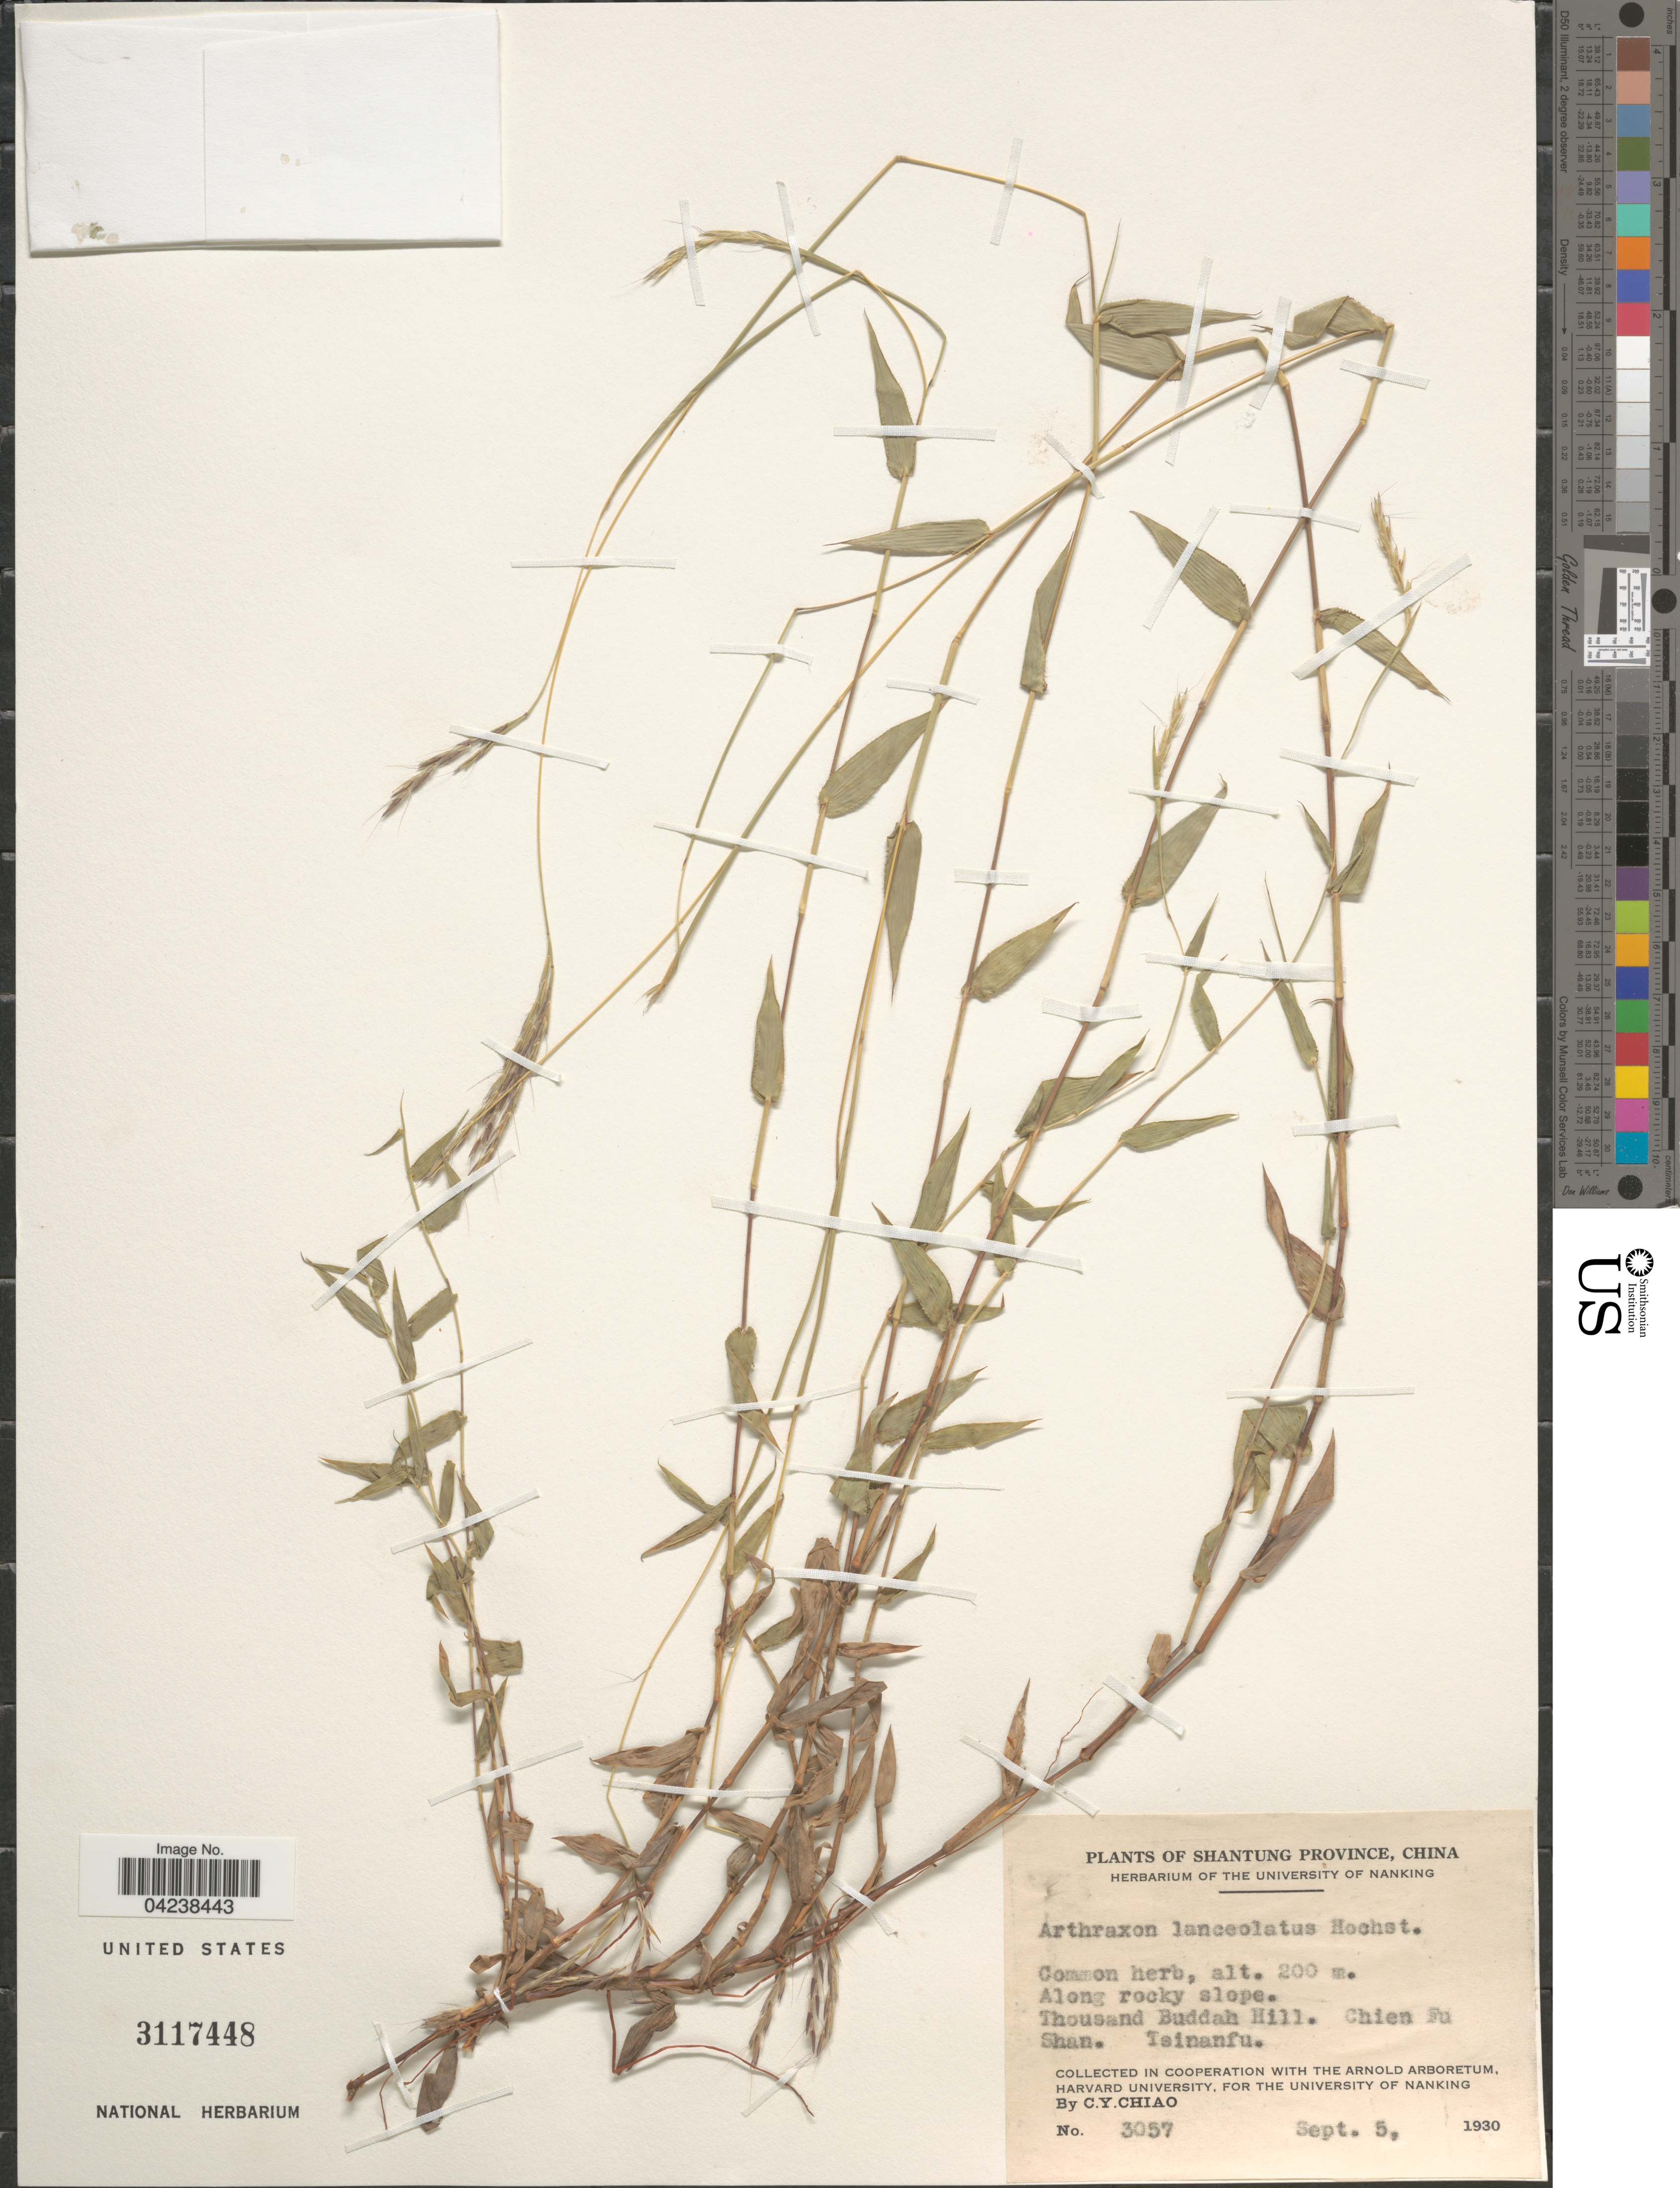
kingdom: Plantae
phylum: Tracheophyta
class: Liliopsida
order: Poales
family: Poaceae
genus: Arthraxon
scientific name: Arthraxon lanceolatus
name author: (Roxb.) Hochst.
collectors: C. Y. Chiao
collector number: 3057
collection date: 1930-09-05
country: China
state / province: Shandong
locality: Shantung Province. Thousand Buddah Hill. Chien Fu Shan. Tsinanfu.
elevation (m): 200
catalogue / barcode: US 3117448